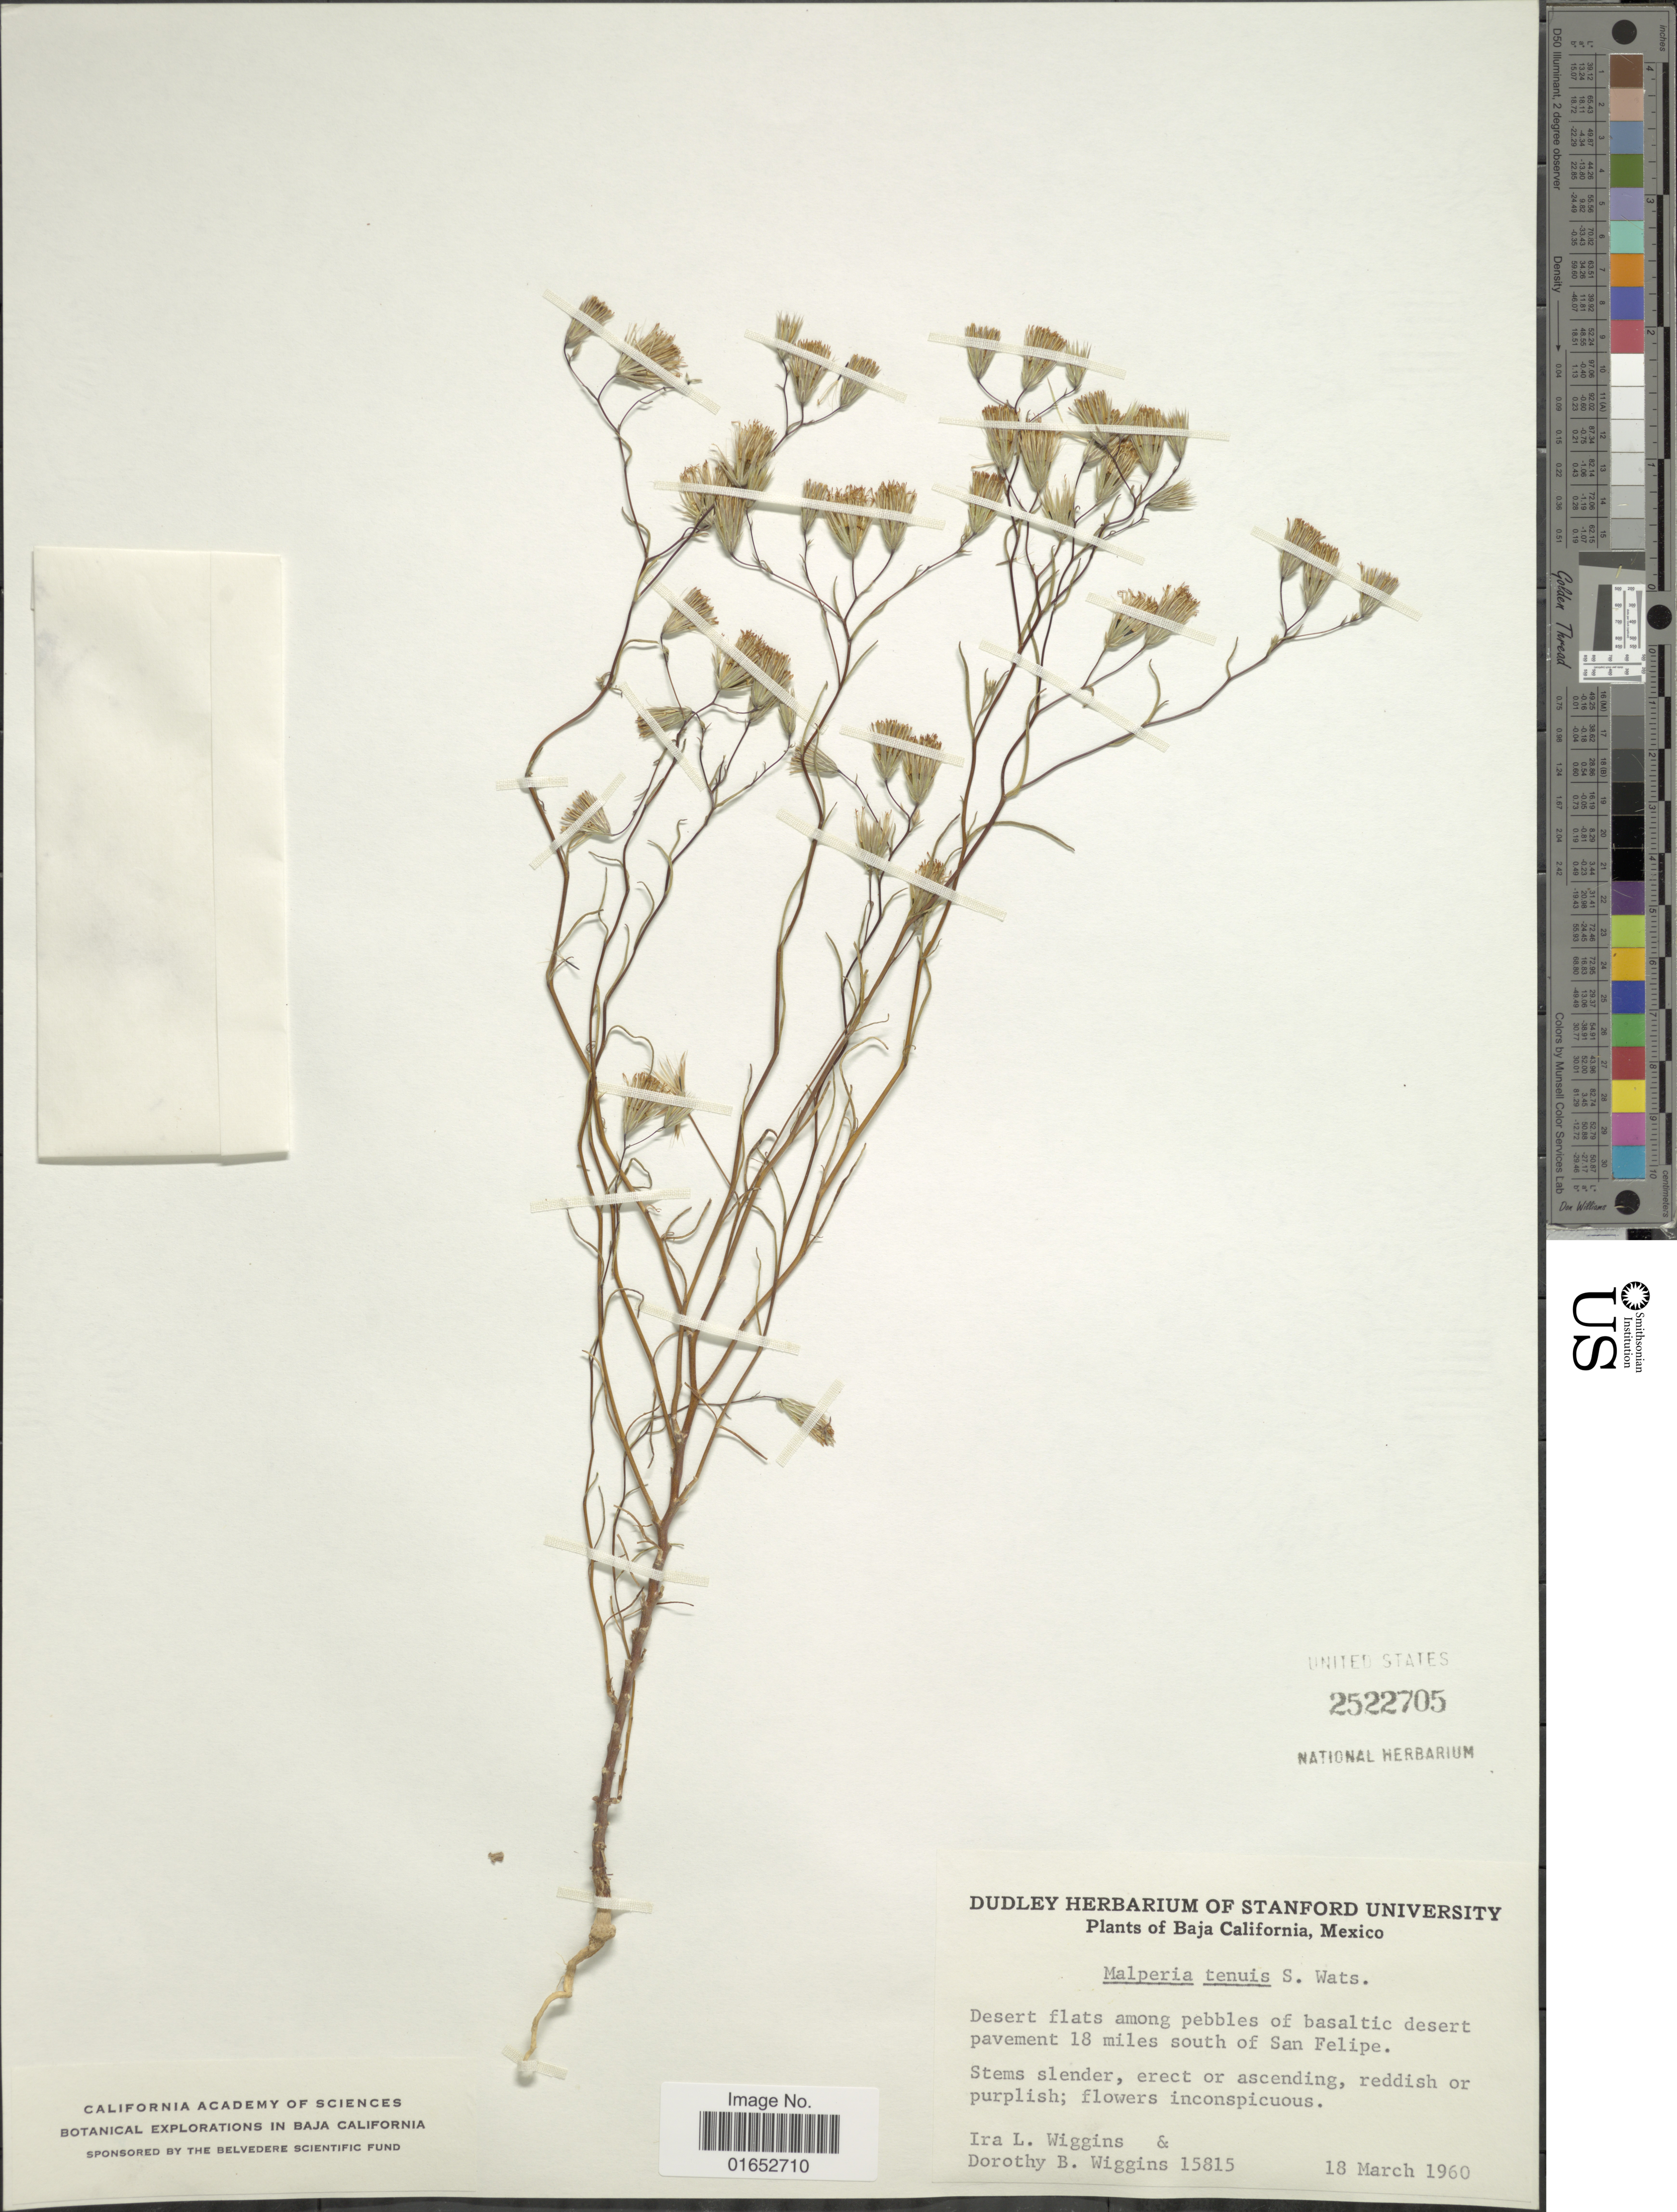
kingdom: Plantae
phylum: Tracheophyta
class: Magnoliopsida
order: Asterales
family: Asteraceae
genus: Malperia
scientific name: Malperia tenuis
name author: S. Watson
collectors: I. L. Wiggins & D. B. Wiggins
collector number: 15815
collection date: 1960-03-18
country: Mexico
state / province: Baja California Norte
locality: Desert flats among pebbles of basaltic desert pavement 18 miles south of San Felipe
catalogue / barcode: US 2522705